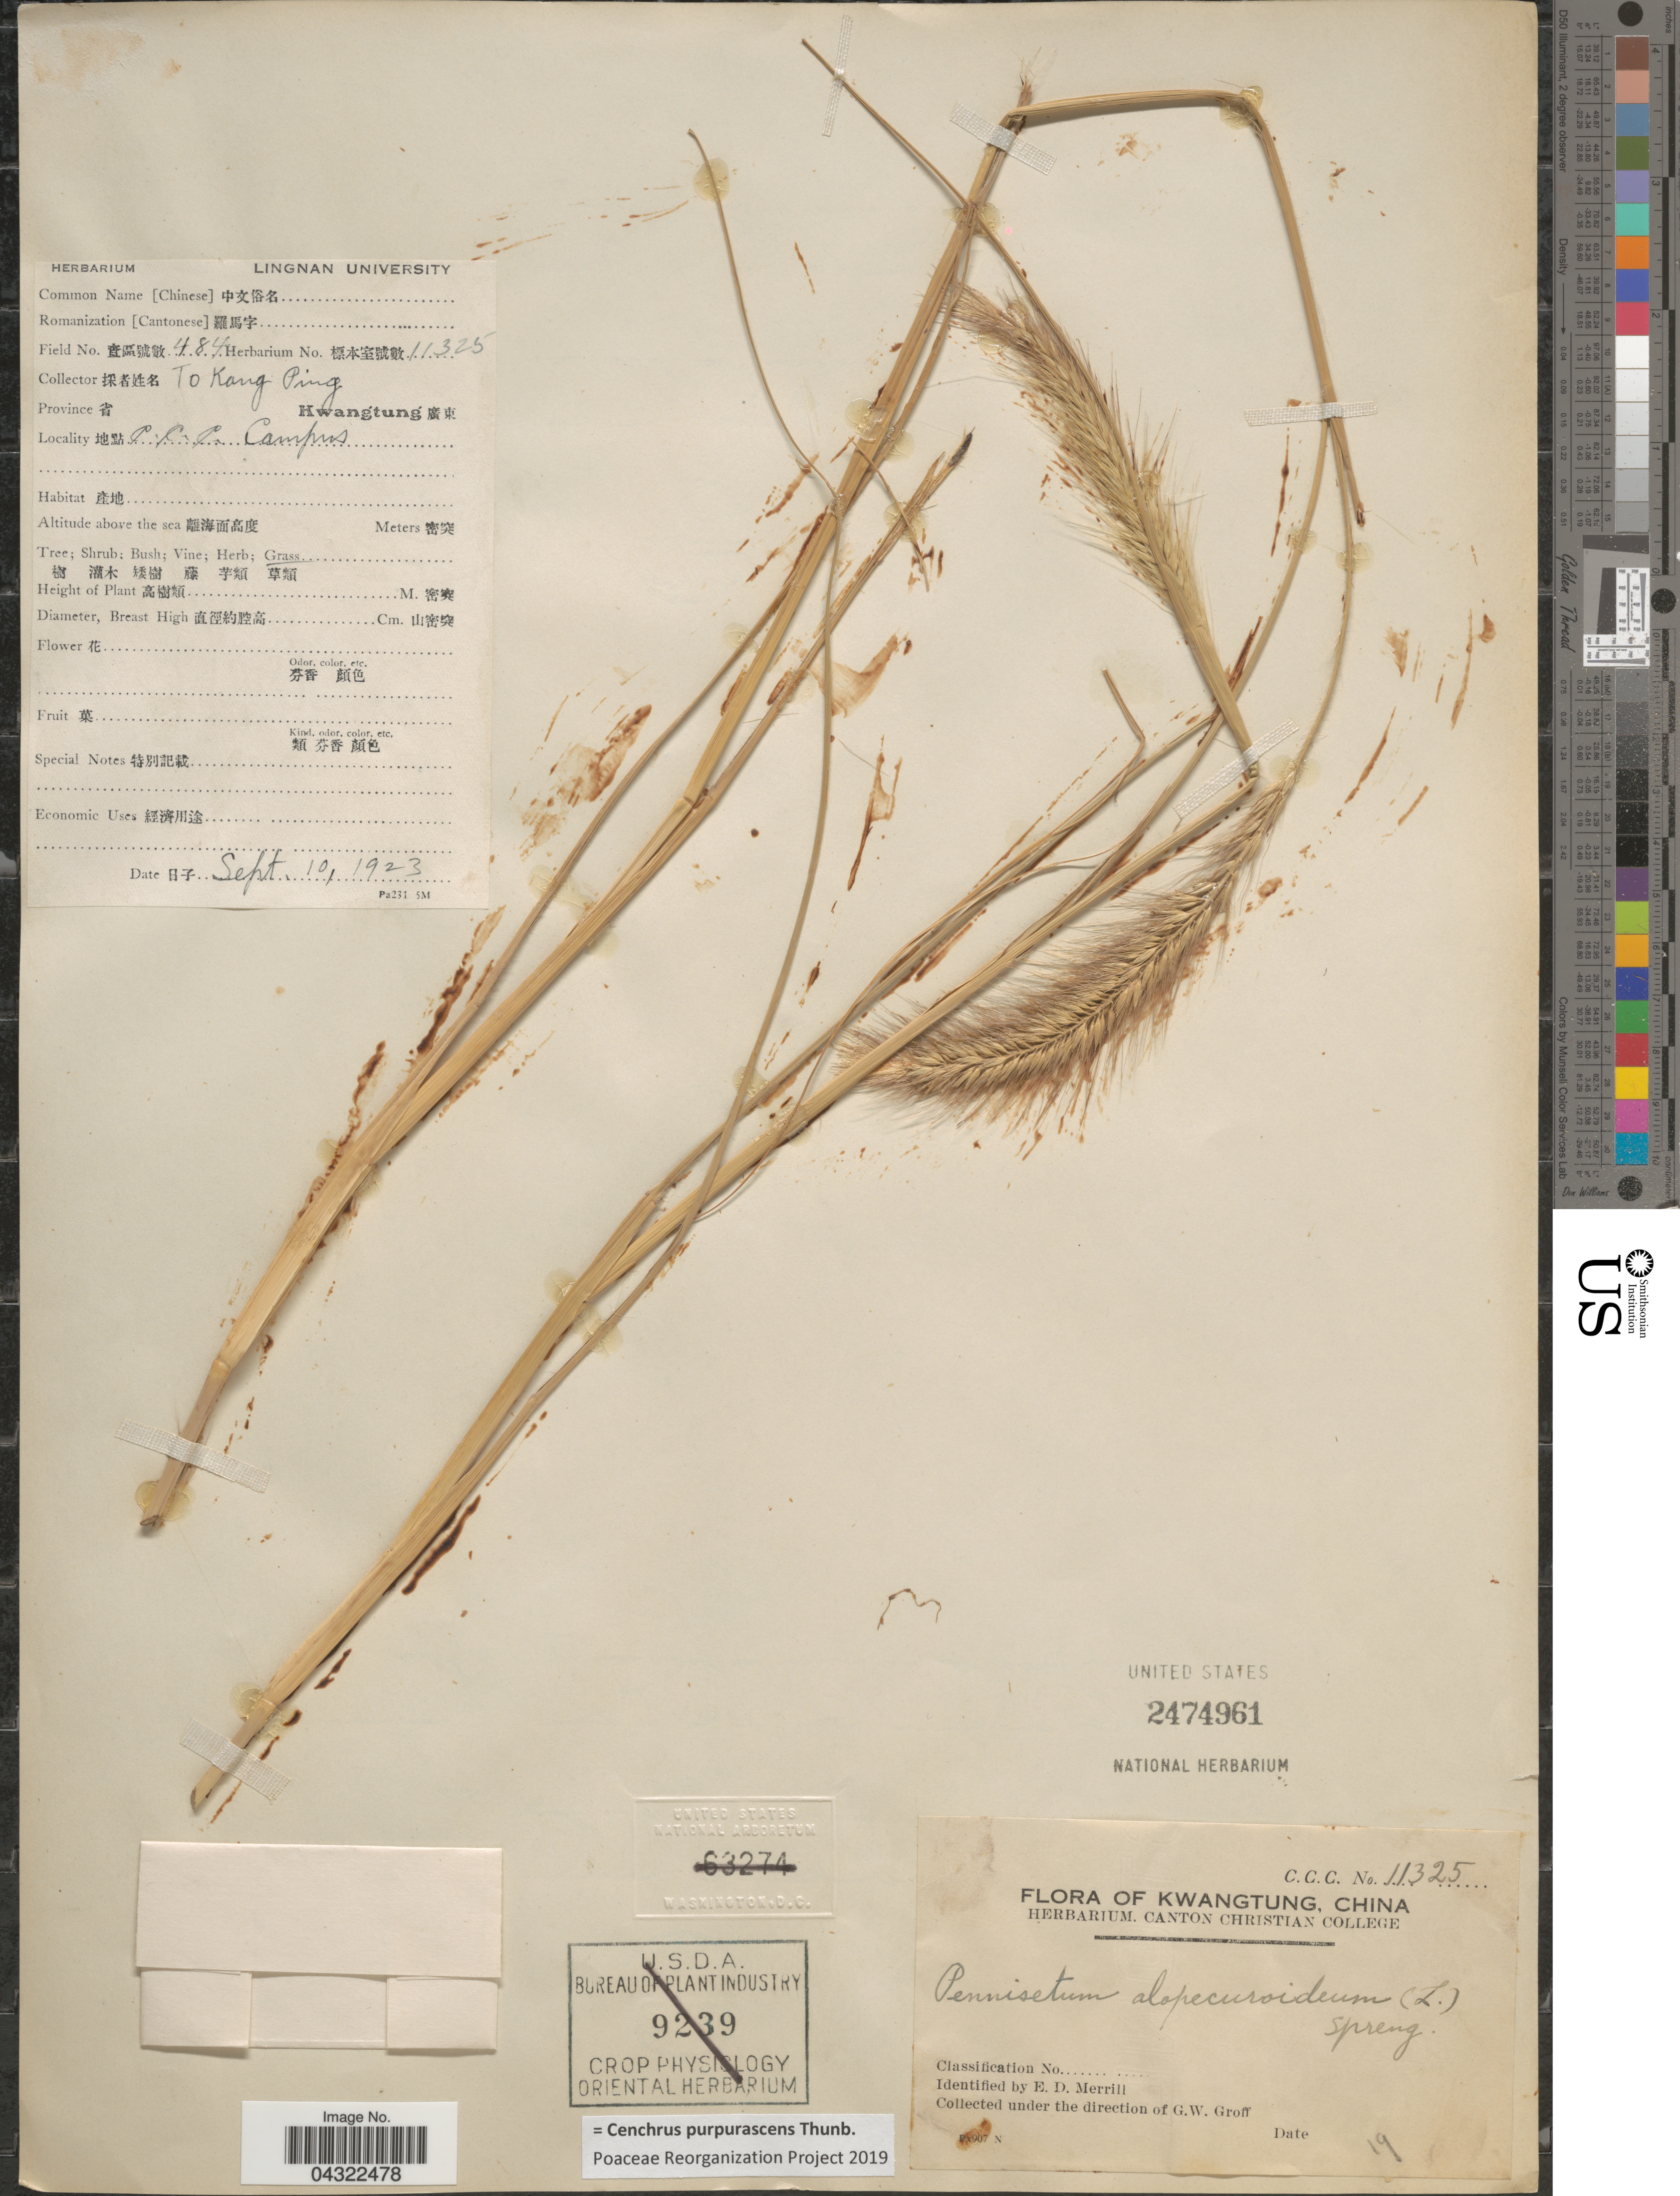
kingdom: Plantae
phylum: Tracheophyta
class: Liliopsida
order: Poales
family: Poaceae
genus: Cenchrus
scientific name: Cenchrus purpurascens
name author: Thunb.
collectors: T. Ping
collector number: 484/11325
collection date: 1923-09-10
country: China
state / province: Guangdong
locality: Kwangtung. X. C.C.C. Campus.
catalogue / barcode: US 2474961